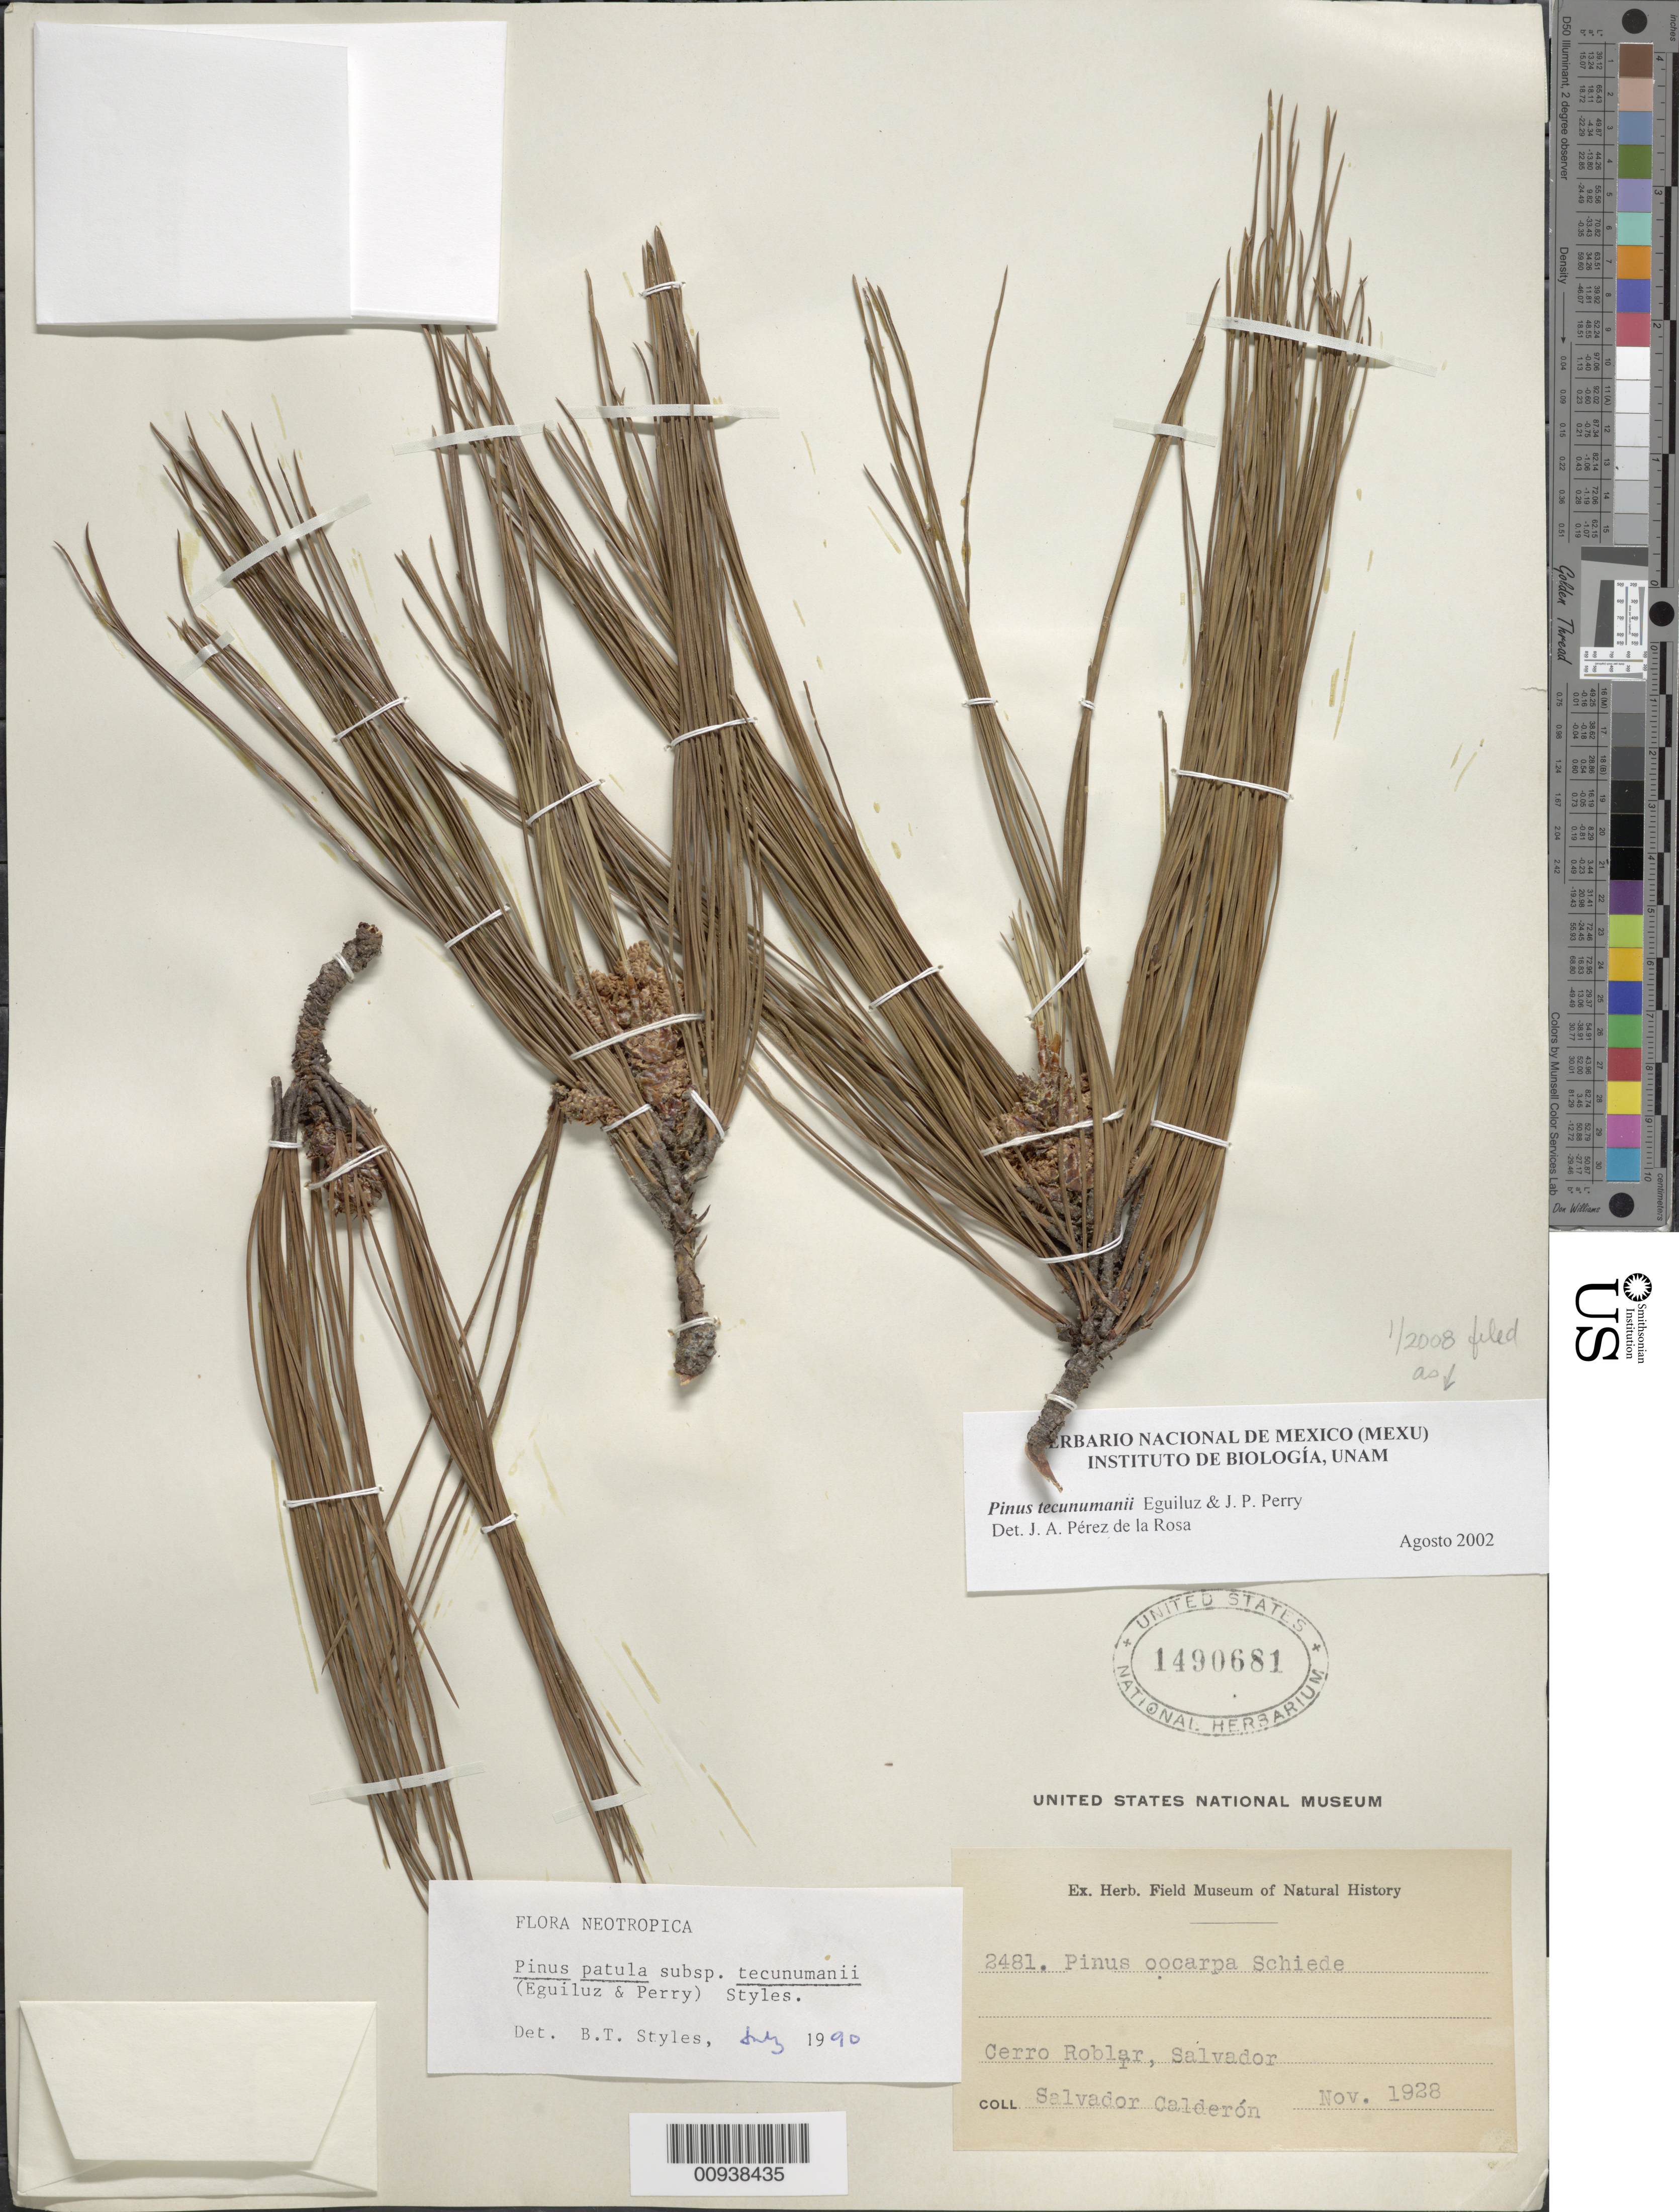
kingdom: Plantae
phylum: Tracheophyta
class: Pinopsida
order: Pinales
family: Pinaceae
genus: Pinus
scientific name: Pinus tecunumanii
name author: F. Schwerdtf. ex Eguiluz & J.P. Perry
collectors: S. Calderón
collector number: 2481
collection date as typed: Nov 1928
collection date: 1928-11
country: El Salvador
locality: Cerro Roblar.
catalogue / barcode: US 1490681